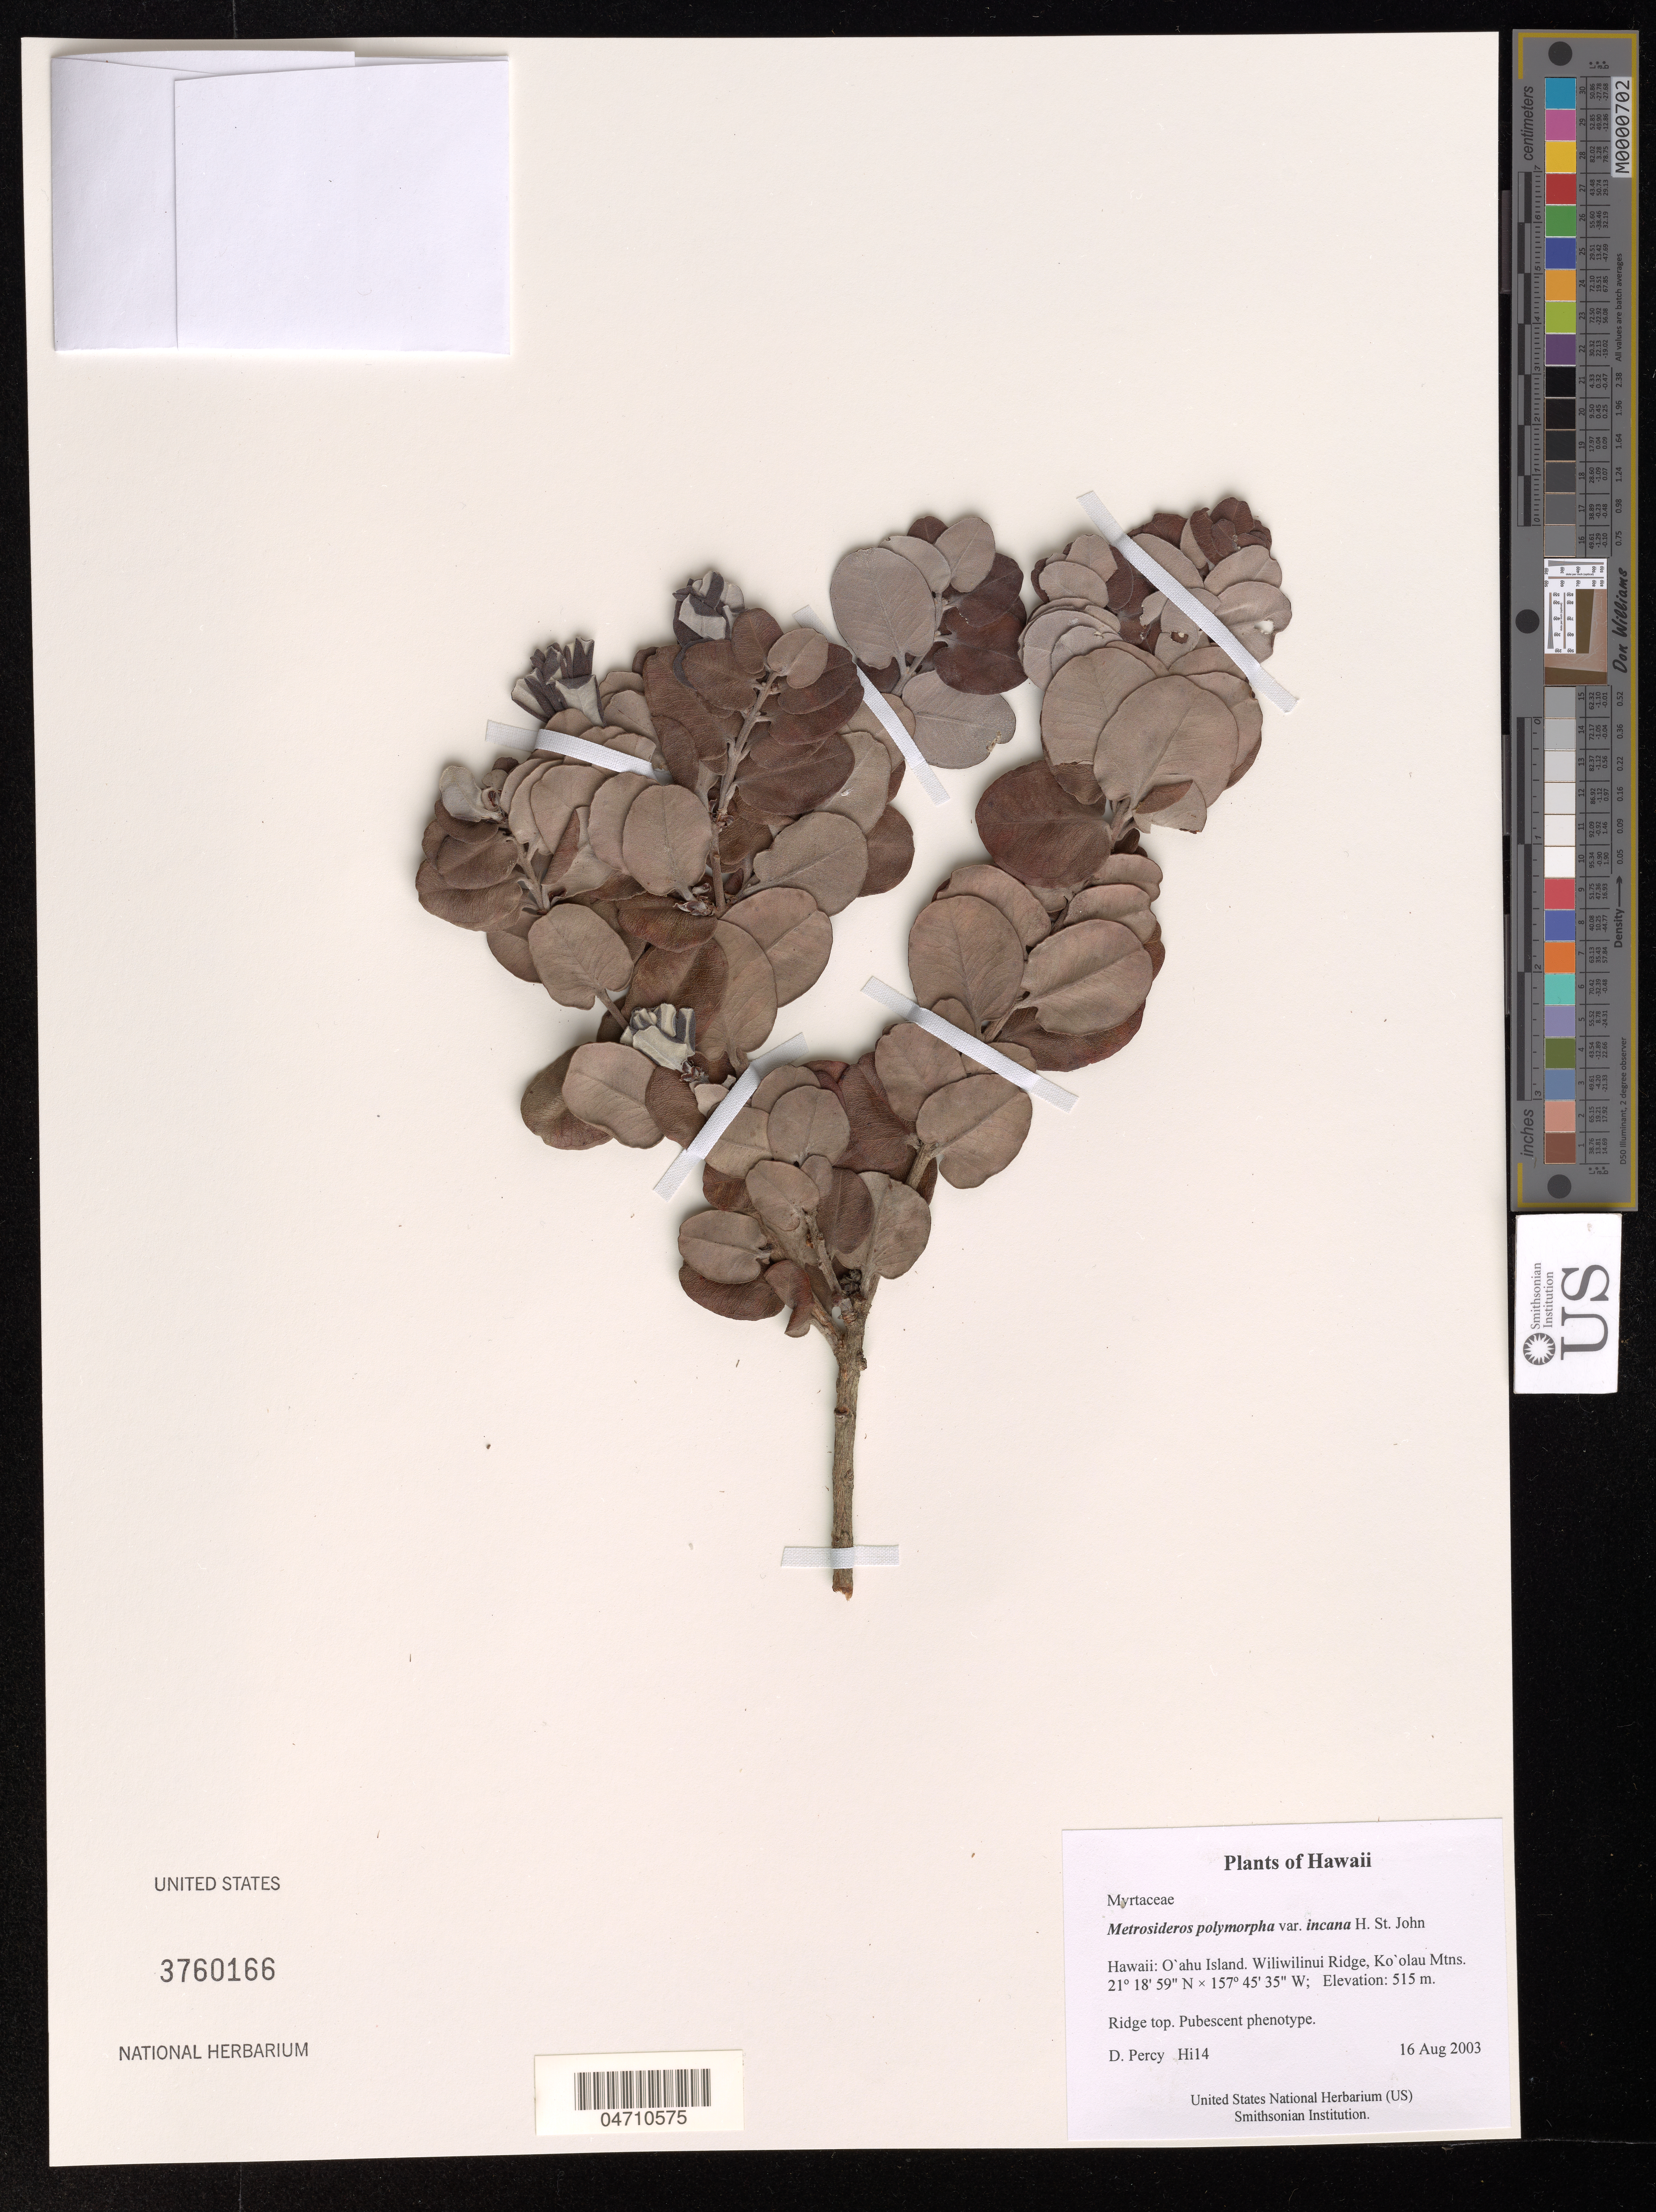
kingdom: Plantae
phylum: Tracheophyta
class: Magnoliopsida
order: Myrtales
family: Myrtaceae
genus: Metrosideros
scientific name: Metrosideros polymorpha var. incana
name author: H. St. John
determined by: Percy, D. M.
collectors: D. Percy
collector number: Hi14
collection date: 2003-08-16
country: United States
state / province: Hawaii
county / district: Honolulu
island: Oahu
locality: Wiliwilinui Ridge, Ko'olau Mtns.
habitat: Ridge top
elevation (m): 515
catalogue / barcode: US 3760166